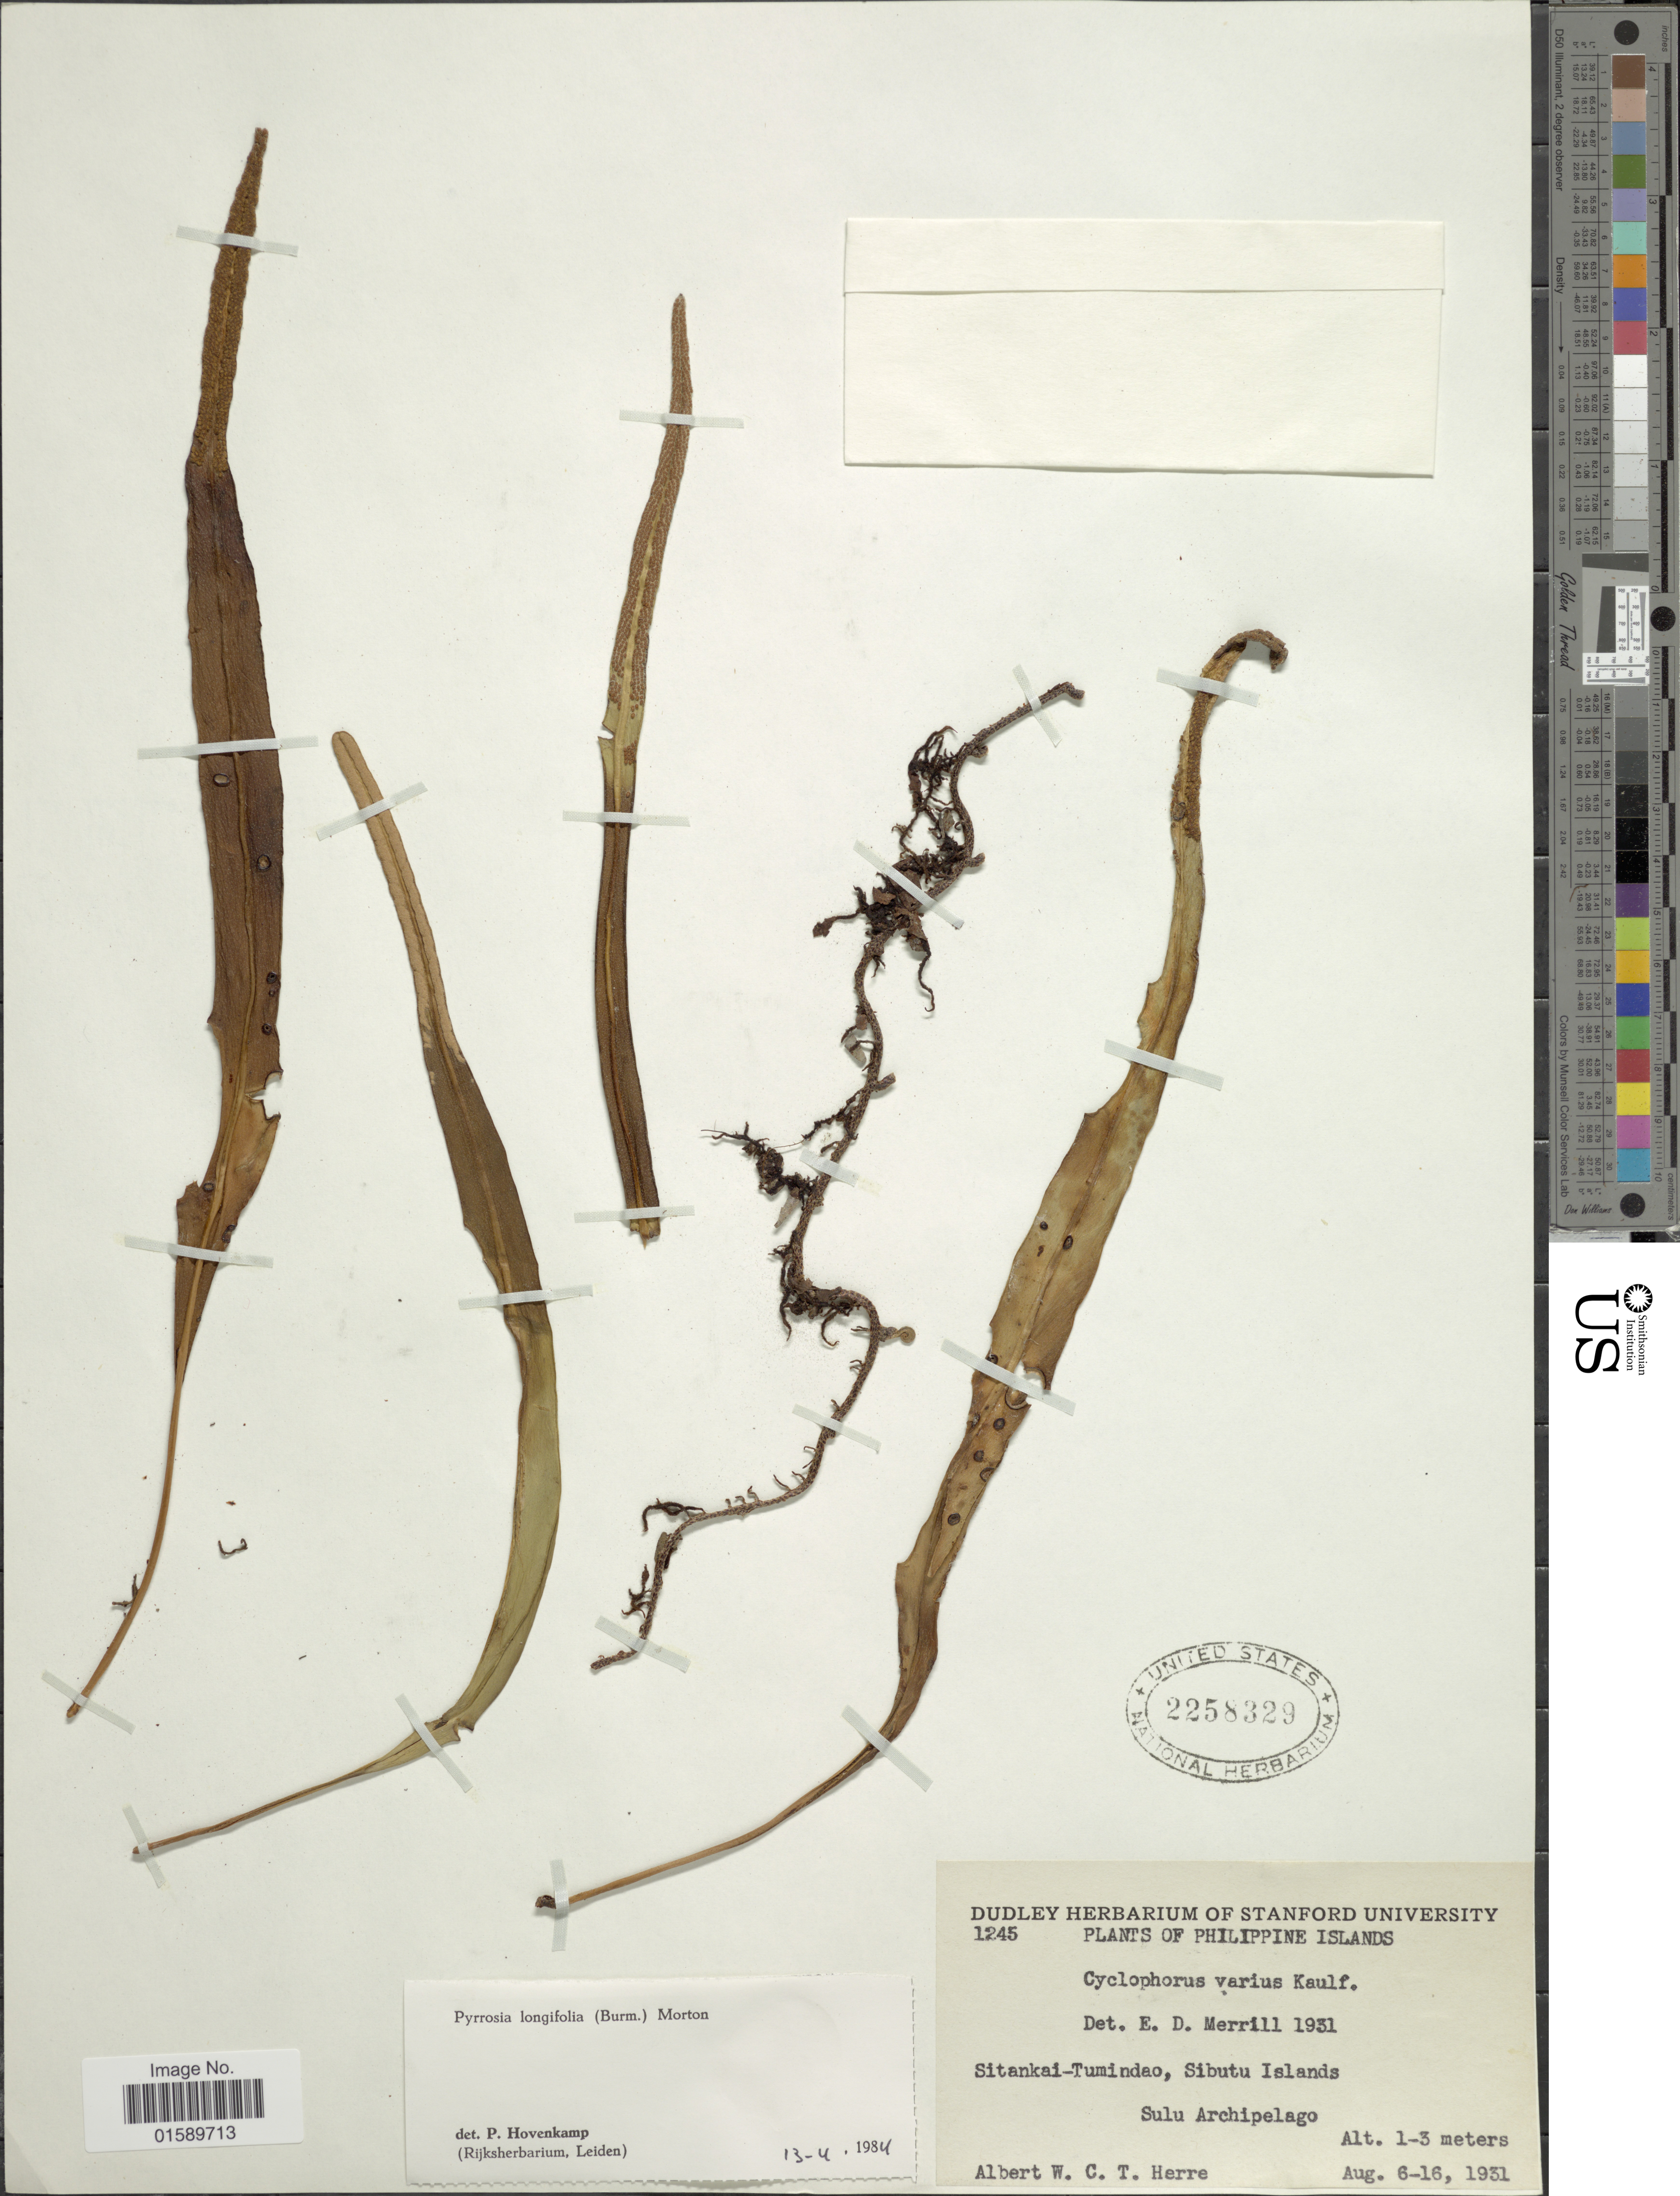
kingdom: Plantae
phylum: Tracheophyta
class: Polypodiopsida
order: Polypodiales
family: Polypodiaceae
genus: Pyrrosia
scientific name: Pyrrosia longifolia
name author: (Burm. f.) C.V. Morton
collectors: A. W. Herre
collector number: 1245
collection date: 1931-08-06/1931-08-16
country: Philippines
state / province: Muslim Mindanao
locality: Sitankai-Tumindao, Sibutu Islands, Sulu Archipelago.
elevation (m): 1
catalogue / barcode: US 2258329